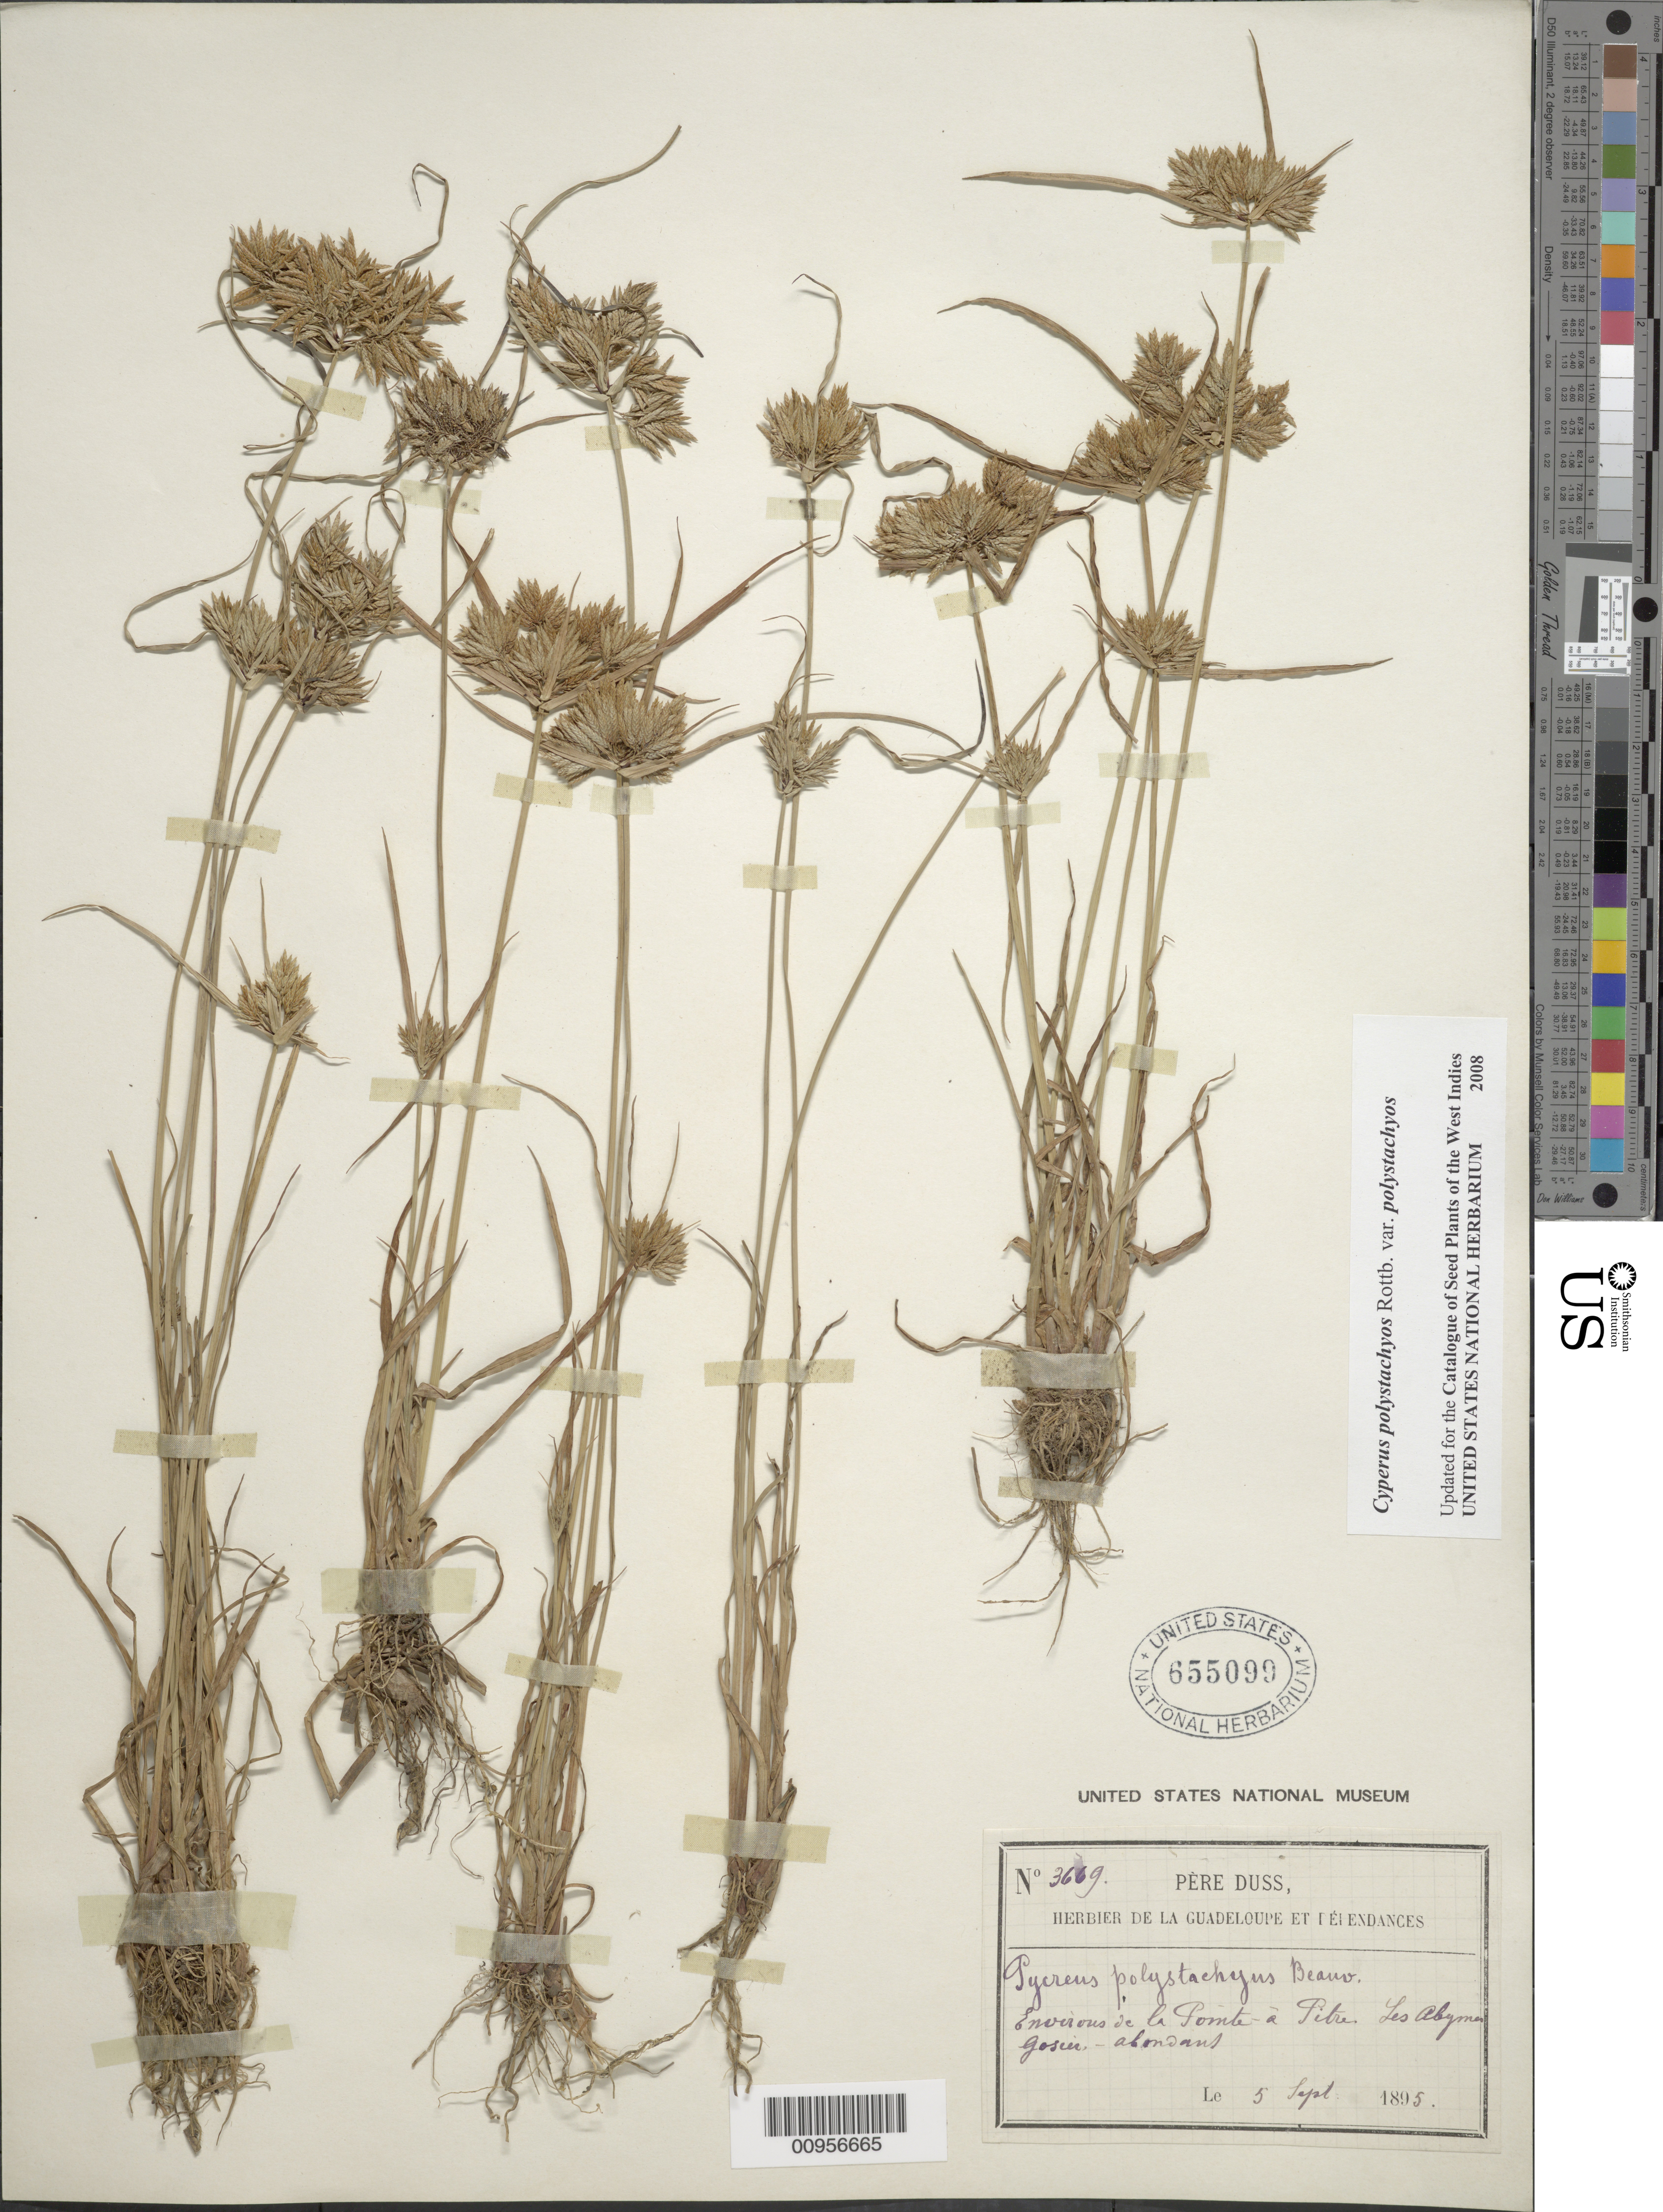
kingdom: Plantae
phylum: Tracheophyta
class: Liliopsida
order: Poales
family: Cyperaceae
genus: Cyperus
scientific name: Cyperus polystachyos var. polystachyos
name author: Rottb.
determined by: Strong, M. T., (US), Smithsonian Institution - National Museum of Natural History (UNITED STATES)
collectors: Père Duss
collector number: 3669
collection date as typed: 05 Sep 1895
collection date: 1895-09-05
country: Guadeloupe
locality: Environs de la Pointe à Pitre, les Abymer, Gosier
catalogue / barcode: US 655099